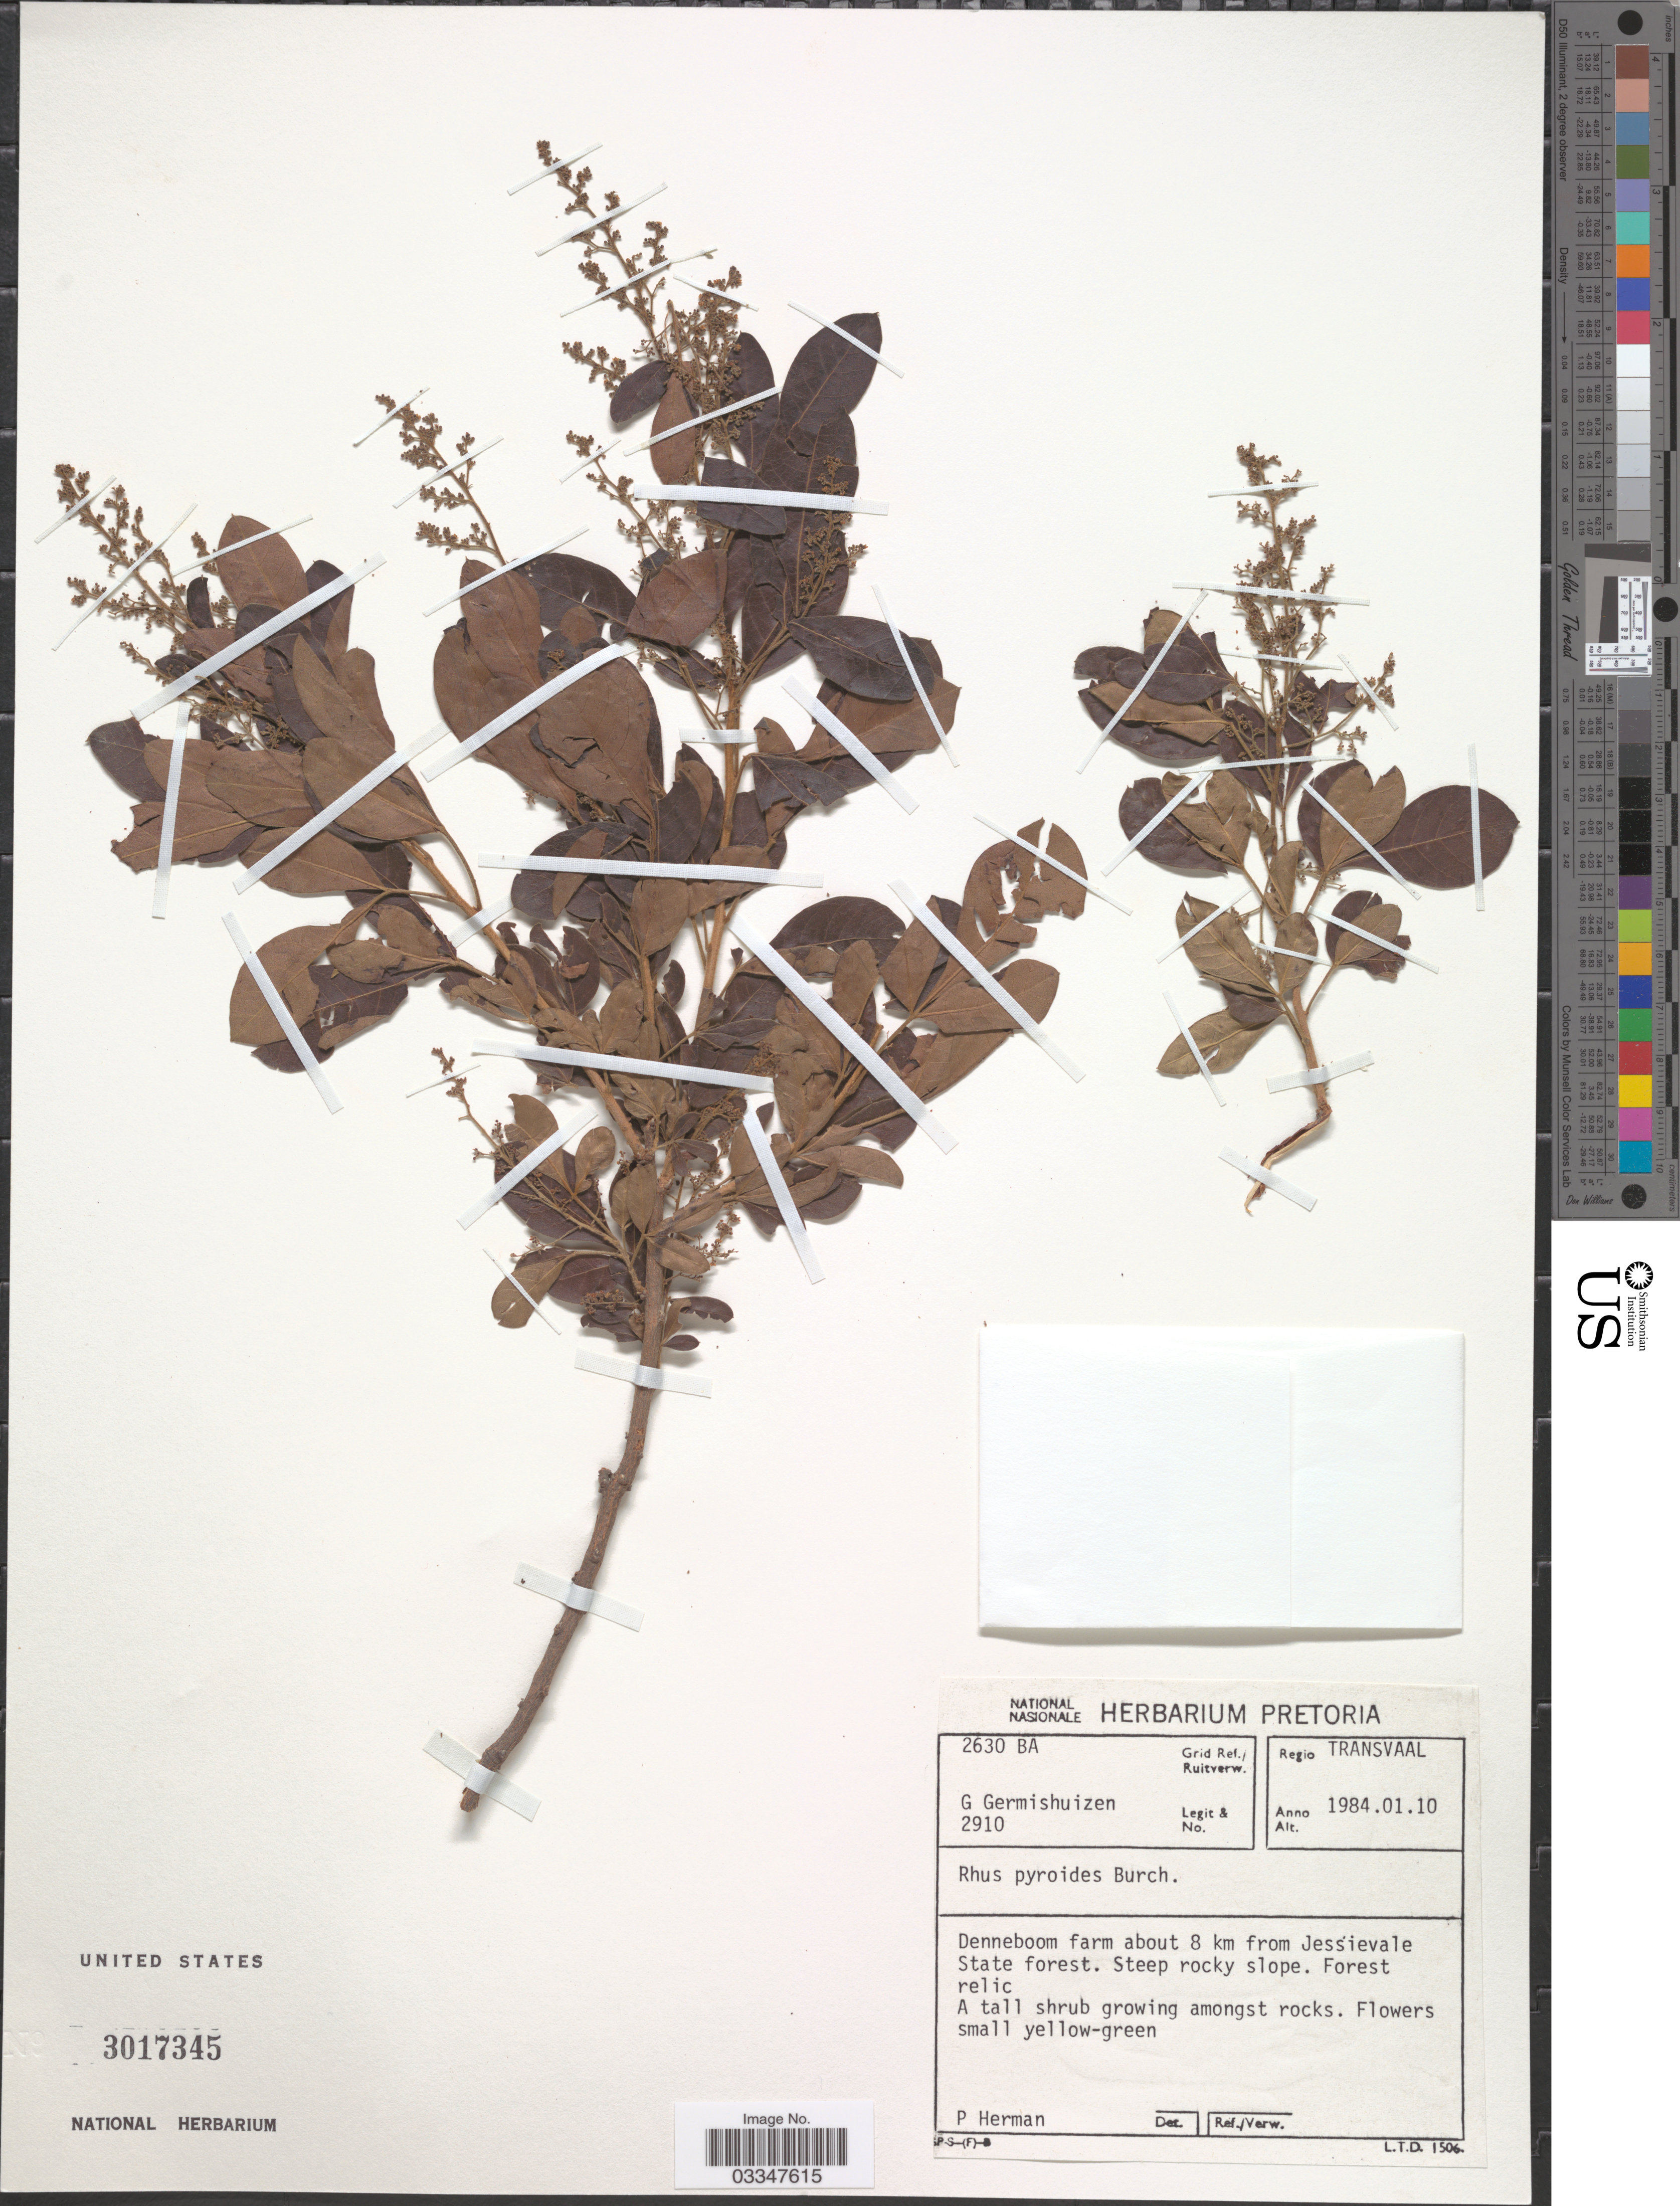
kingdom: Plantae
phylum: Tracheophyta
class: Magnoliopsida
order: Sapindales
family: Anacardiaceae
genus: Rhus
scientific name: Rhus pyroides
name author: Burch.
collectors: G. Germishuizen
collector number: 2910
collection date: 1984-01-10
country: South Africa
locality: Regio Transvaal. Grid Ref./ Ruitverw. 2630 BA. Denneboom farm about 8 km from Jessievale State forest.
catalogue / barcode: US 3017345